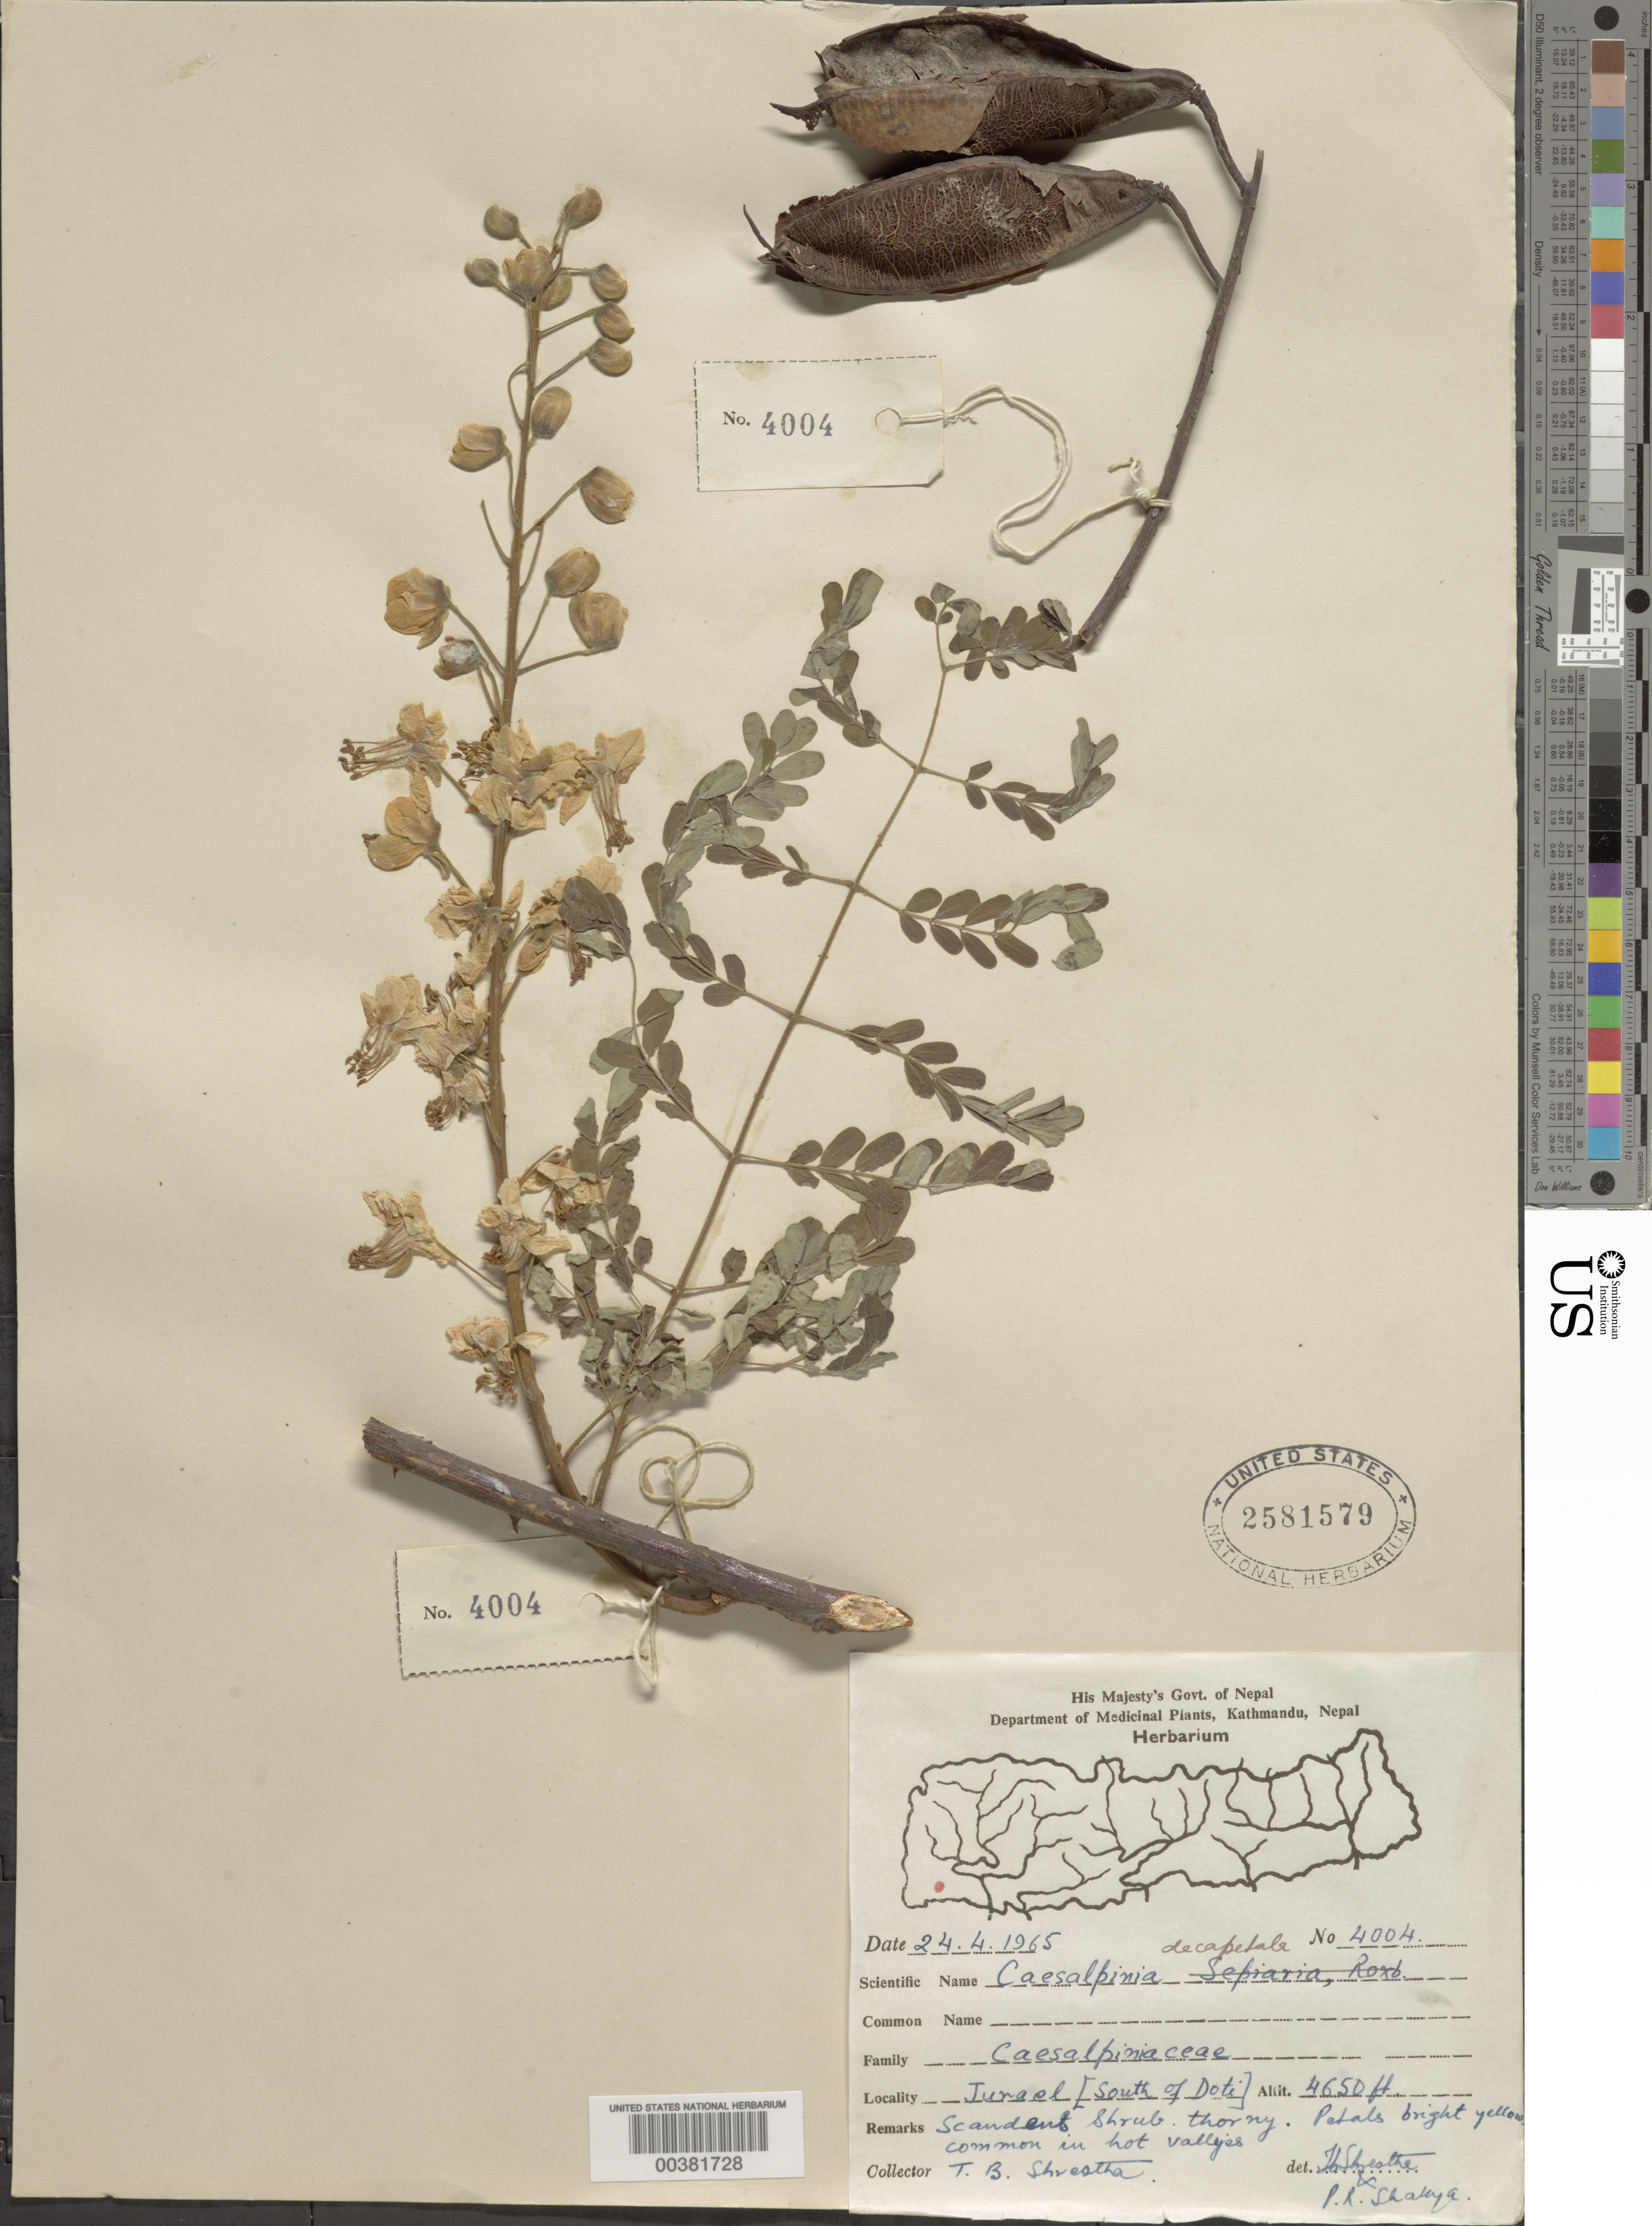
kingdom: Plantae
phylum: Tracheophyta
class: Magnoliopsida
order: Fabales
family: Fabaceae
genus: Biancaea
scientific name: Biancaea decapetala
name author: (Roth) O. Deg.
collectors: T. B. Shrestha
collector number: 4004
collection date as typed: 24 Apr 1965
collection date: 1965-04-24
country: Nepal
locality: Jurael, s of doti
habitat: In hot valleys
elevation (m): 1417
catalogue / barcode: US 2581579